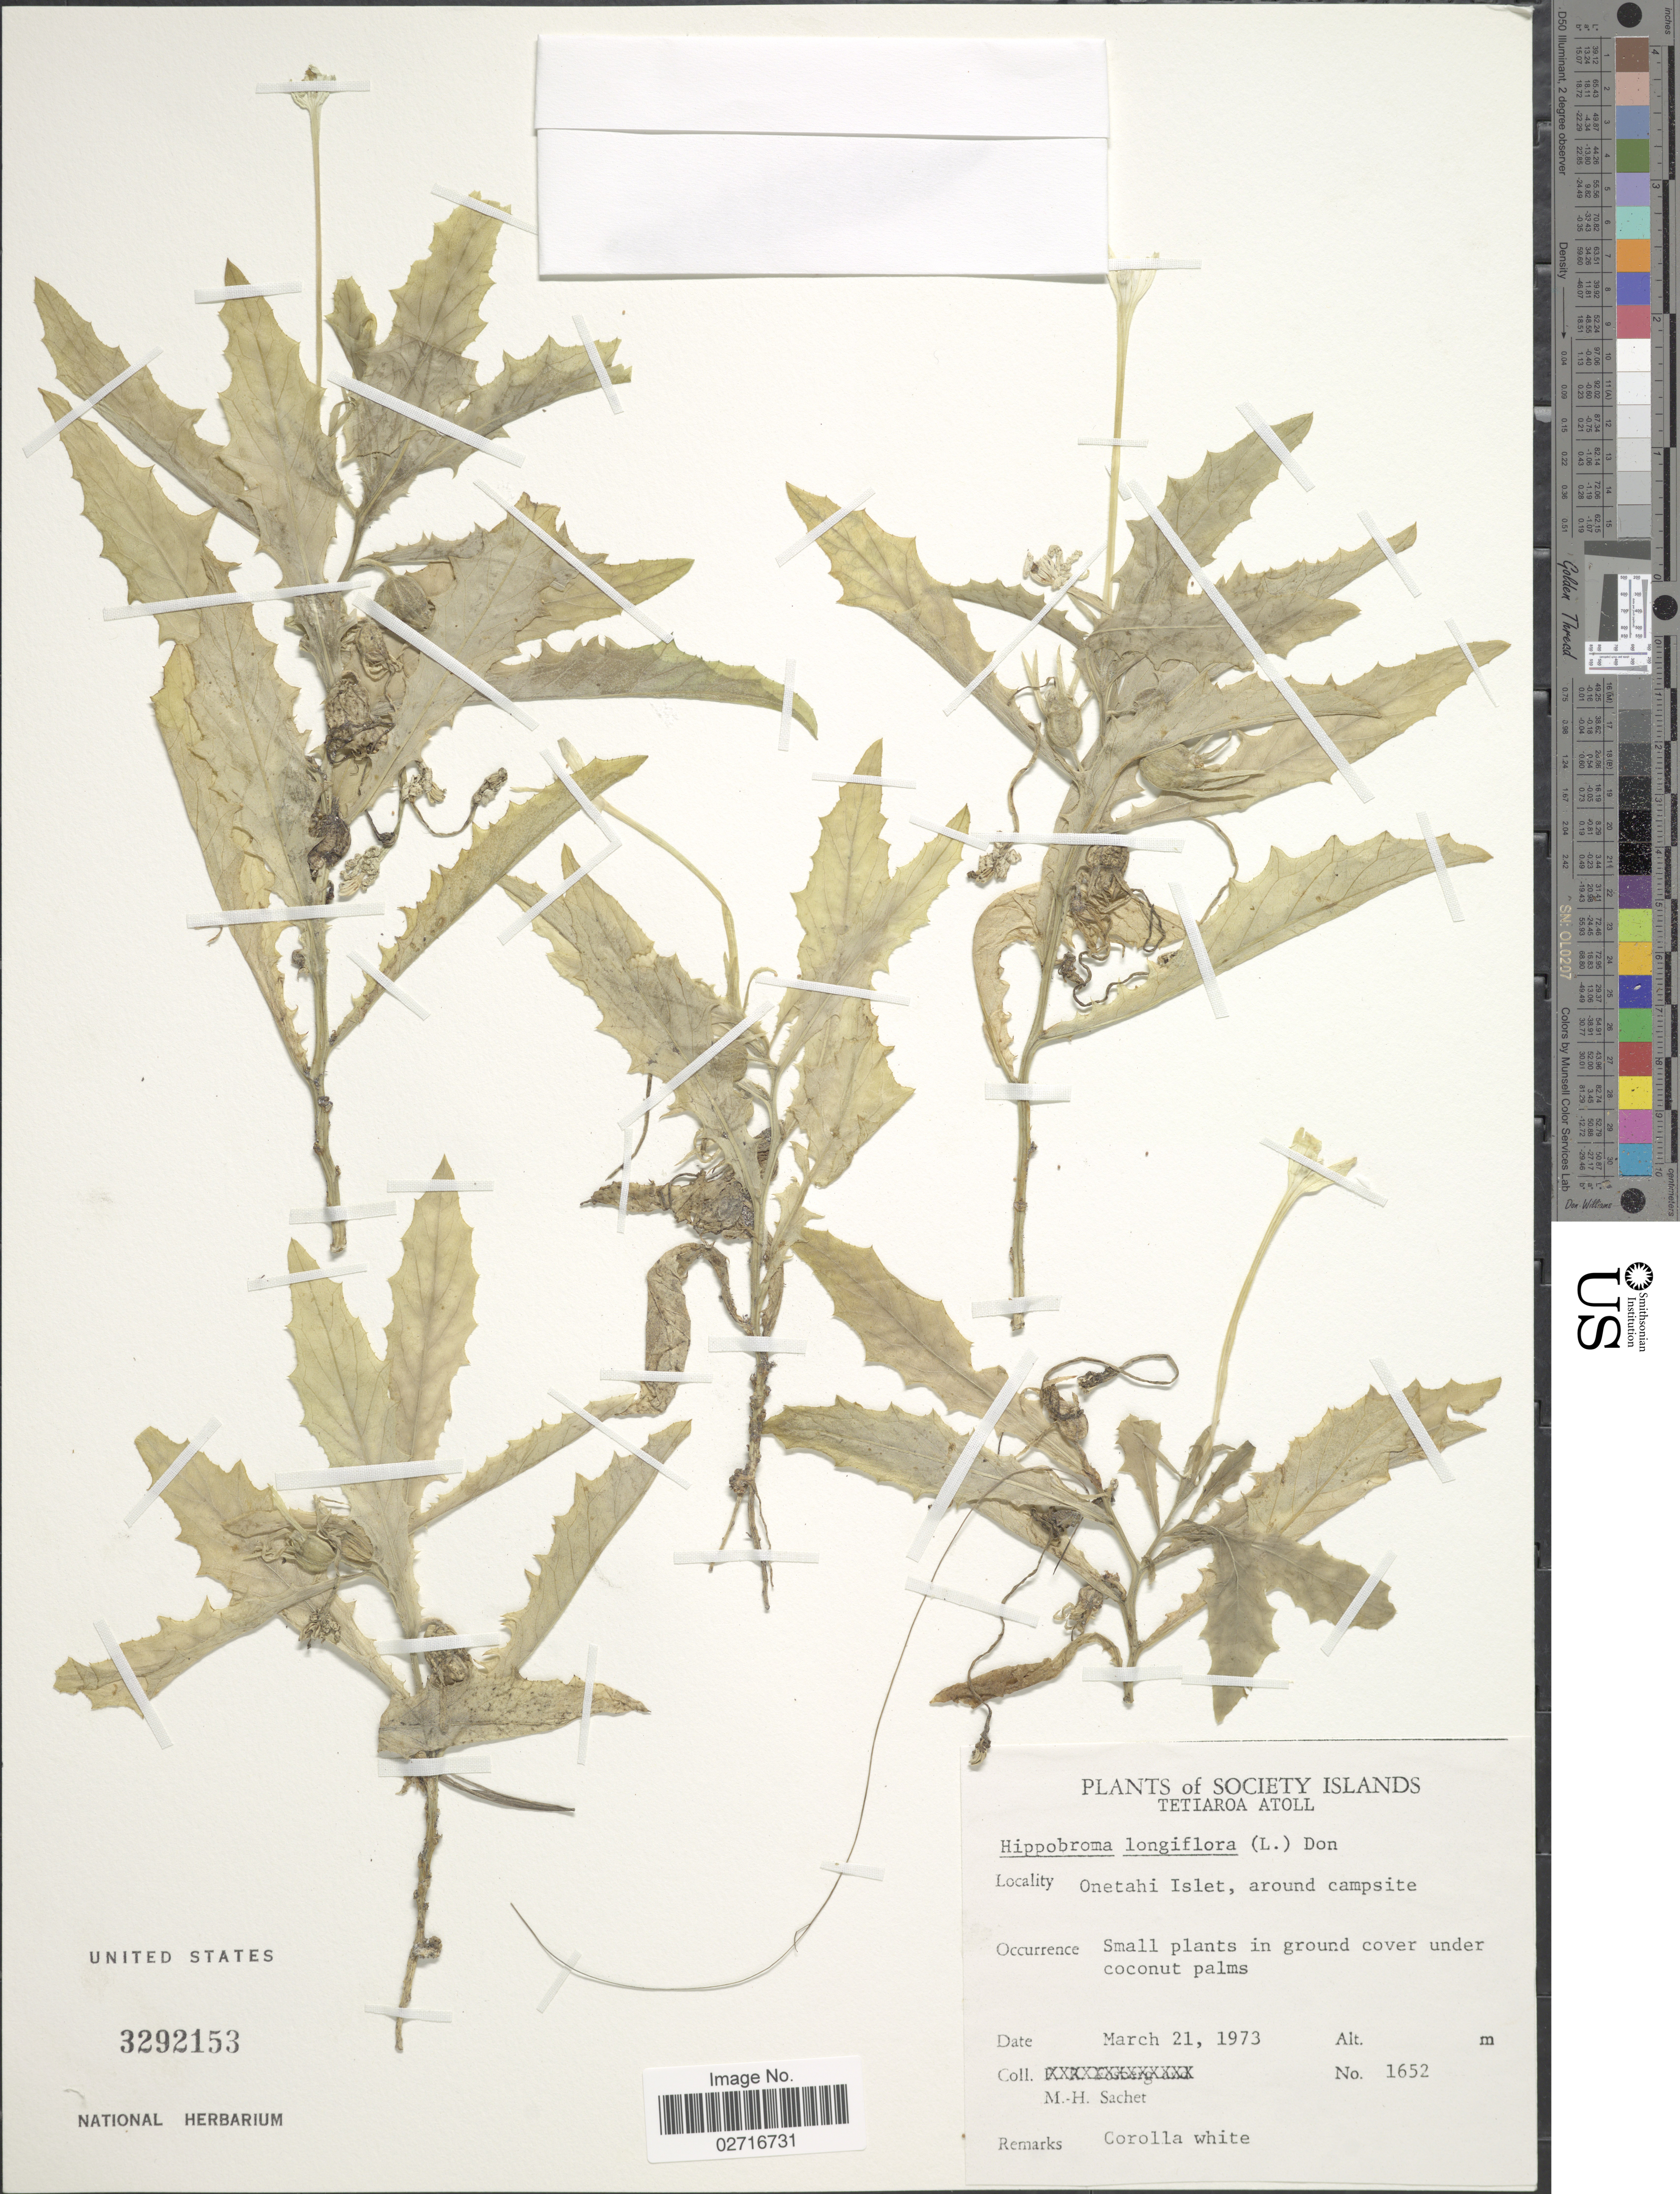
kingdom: Plantae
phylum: Tracheophyta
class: Magnoliopsida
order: Asterales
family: Campanulaceae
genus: Hippobroma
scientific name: Hippobroma longiflora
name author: (L.) G. Don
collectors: M.-H. Sachet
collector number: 1652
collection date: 1973-03-21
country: French Polynesia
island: Tetiaroa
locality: Society Islands, Tetiaroa Atoll, Onetahi Islet, around campsite.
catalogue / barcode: US 3292153